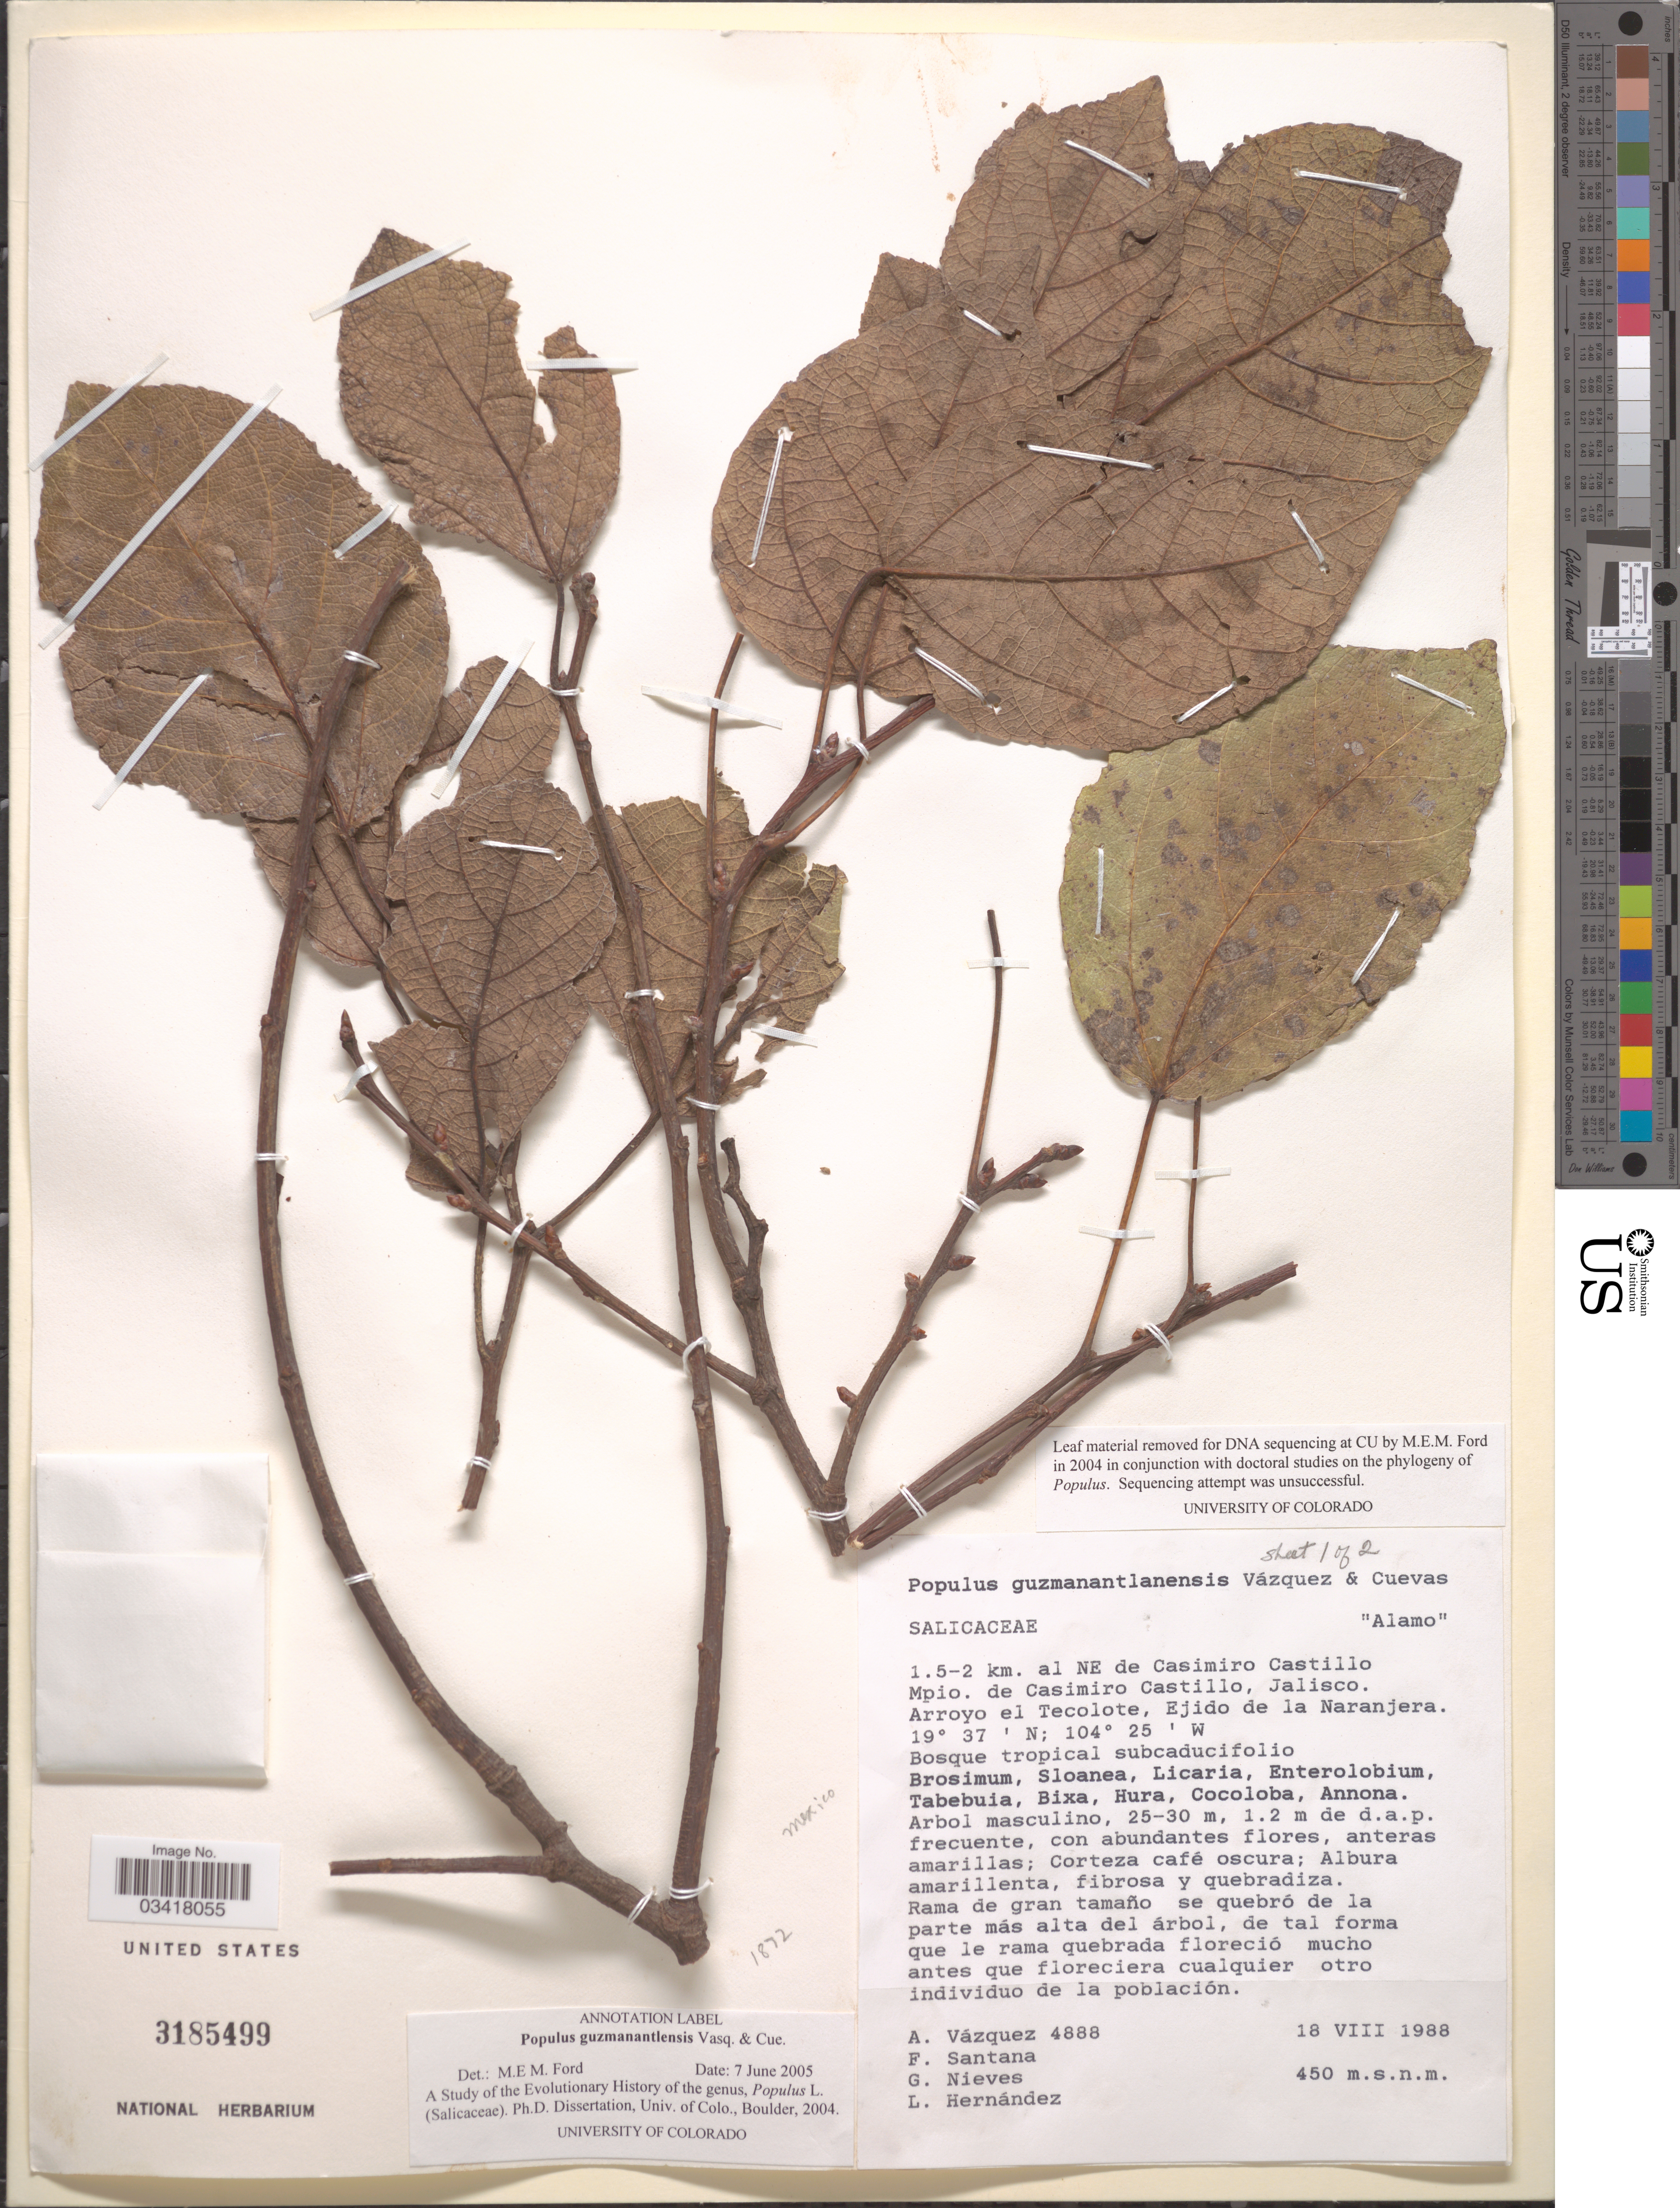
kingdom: Plantae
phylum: Tracheophyta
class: Magnoliopsida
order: Malpighiales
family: Salicaceae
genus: Populus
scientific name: Populus guzmanantlensis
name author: Vazquez & Cuevas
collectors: A. Vazquez, F. Santana, G. Nieves & L. Hernández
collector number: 4888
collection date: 1988-08-18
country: Mexico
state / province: Jalisco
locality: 1.5-2 km. al NE de Casimiro Castillo Mpio. de Casimiro Castillo, Jalisco. Arroyo el Tecolote, Ejido de la Naranjera.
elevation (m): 450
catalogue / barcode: US 3185499